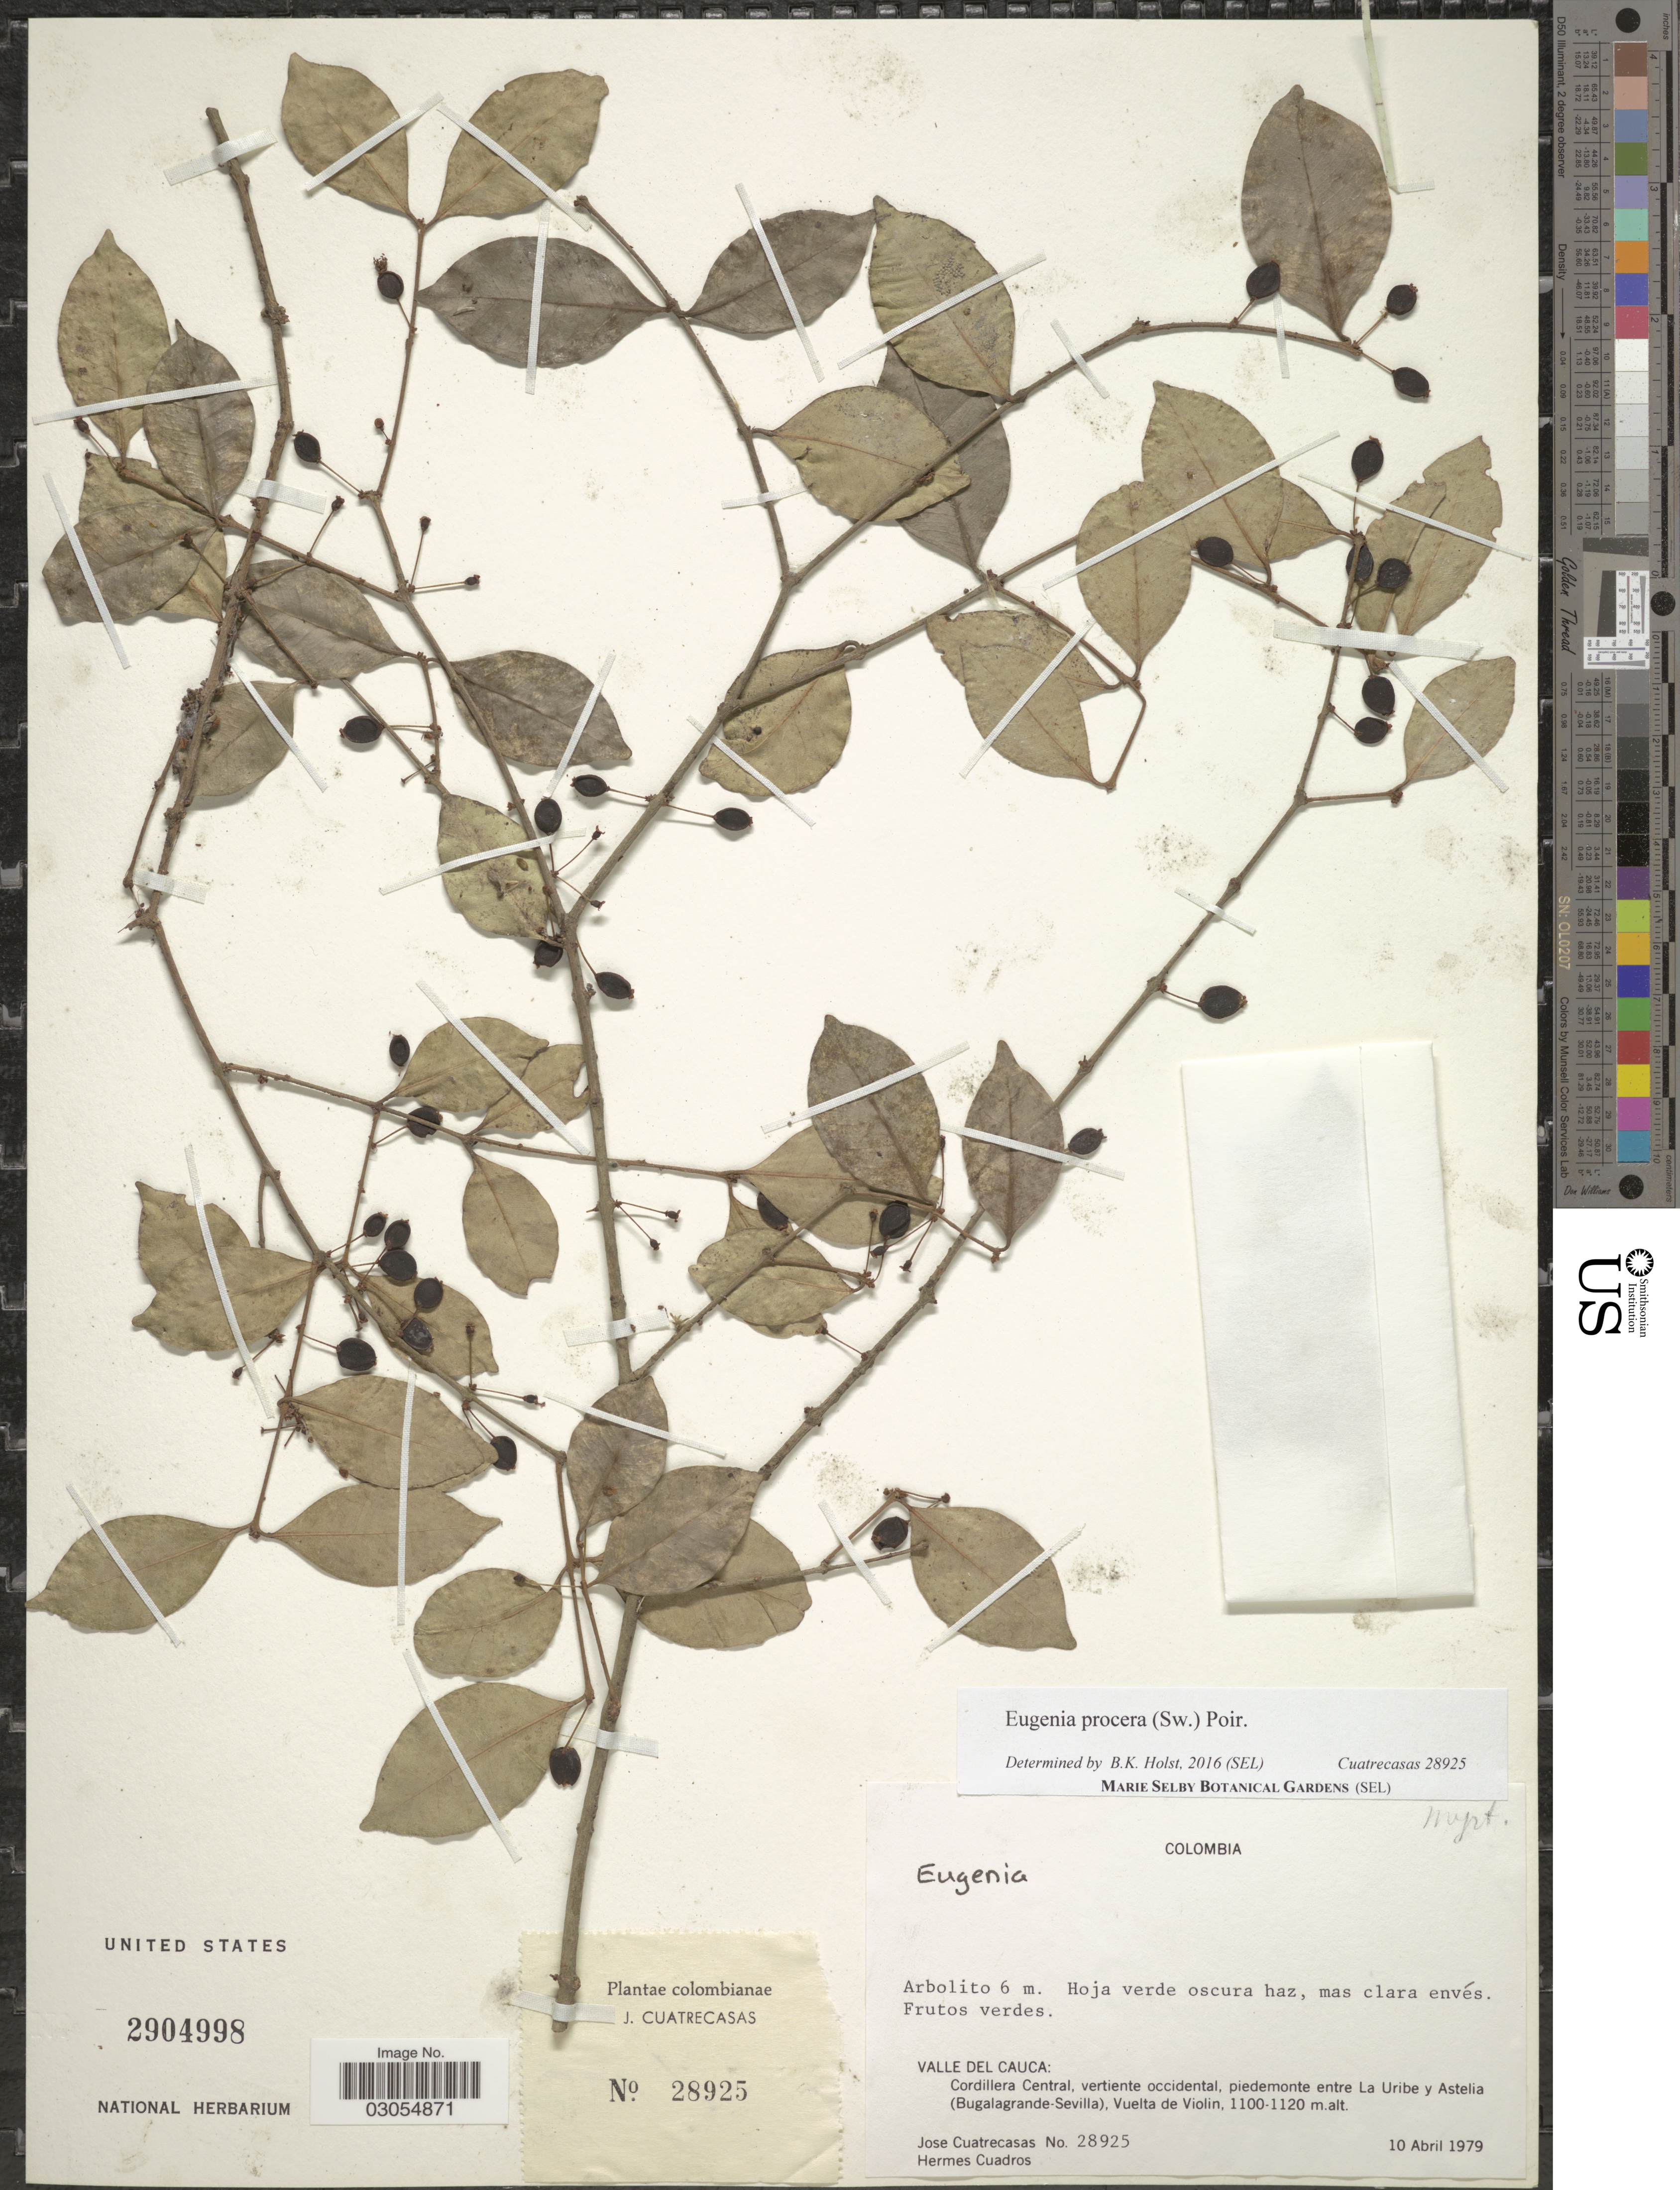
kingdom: Plantae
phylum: Tracheophyta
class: Magnoliopsida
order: Myrtales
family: Myrtaceae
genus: Eugenia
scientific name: Eugenia procera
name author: (Sw.) Poir.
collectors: J. Cuatrecasas & H. Cuadros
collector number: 28925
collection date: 1979-04-10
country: Colombia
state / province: Valle del Cauca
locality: Cordillera Central, vertiente occidental, peidemonte entre La Uribe y Astelia (Bugalagrande-Sevilla), Vuelta de Violin.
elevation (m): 1100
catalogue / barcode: US 2904998